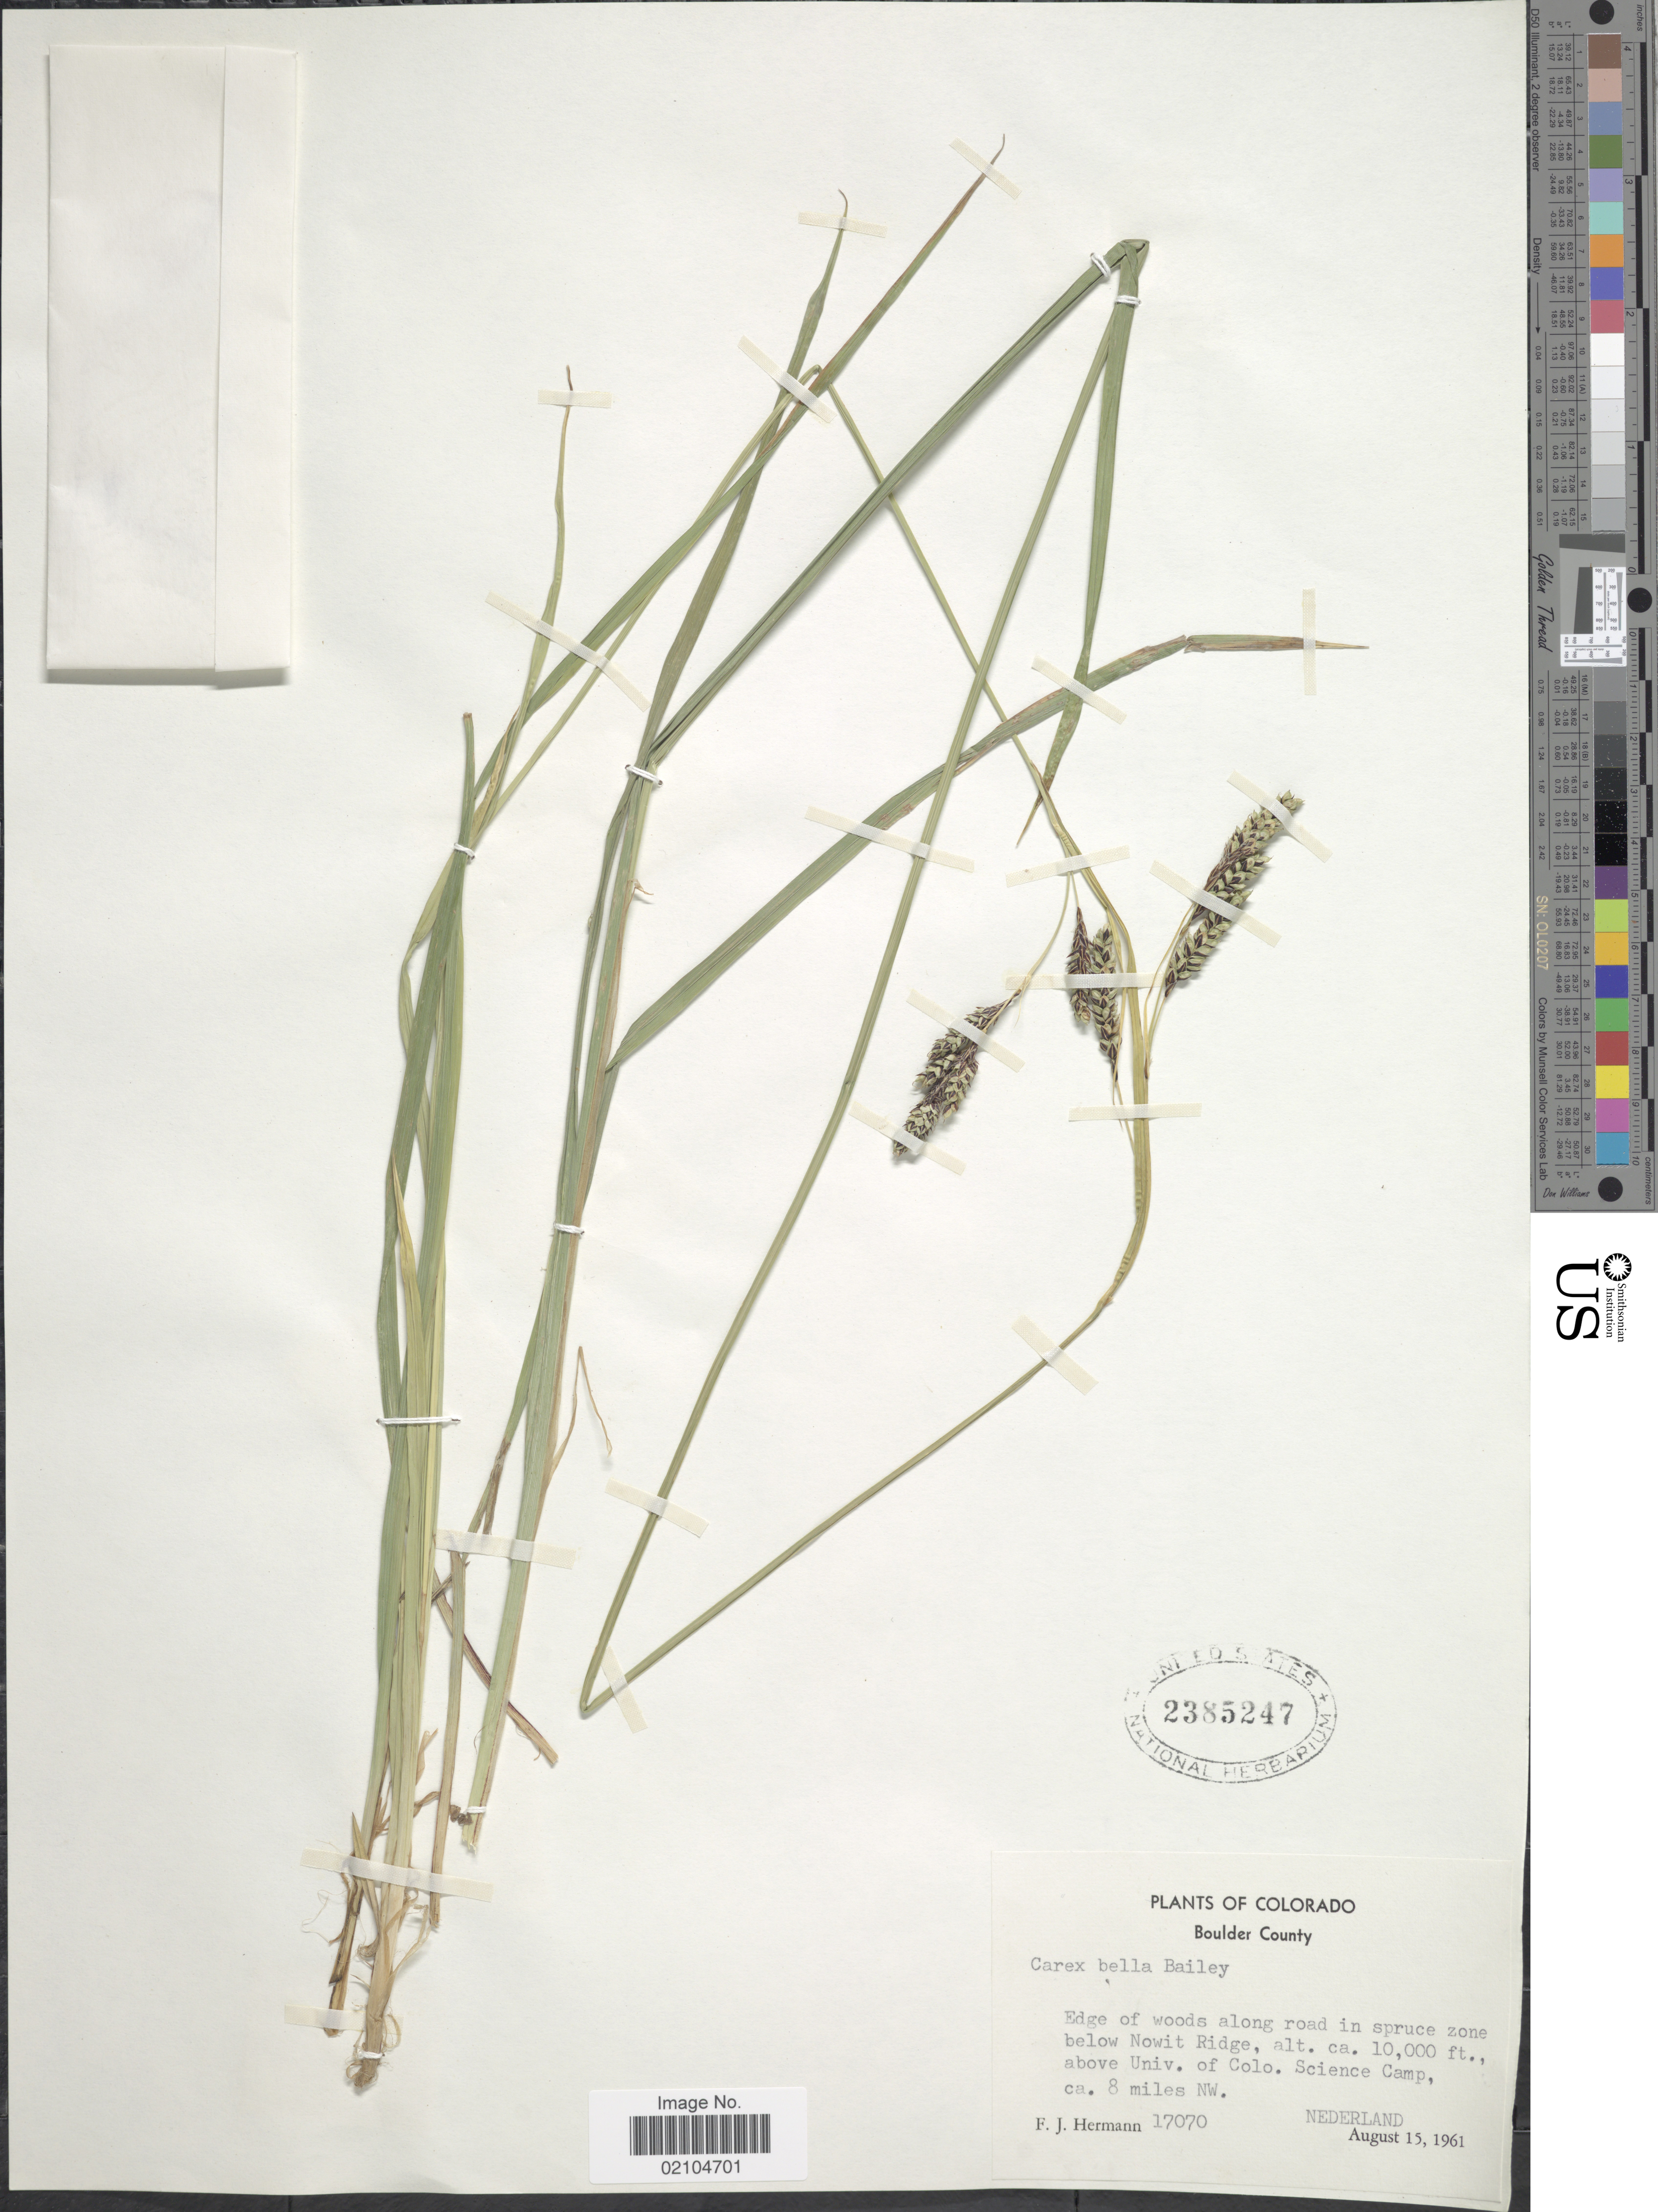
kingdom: Plantae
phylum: Tracheophyta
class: Liliopsida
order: Poales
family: Cyperaceae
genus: Carex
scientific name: Carex bella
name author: L.H. Bailey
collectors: F. J. Hermann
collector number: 17070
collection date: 1961-08-15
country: United States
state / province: Colorado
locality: Boulder County, Edge of woods along road in sprue zone below Nowit Ridge, above Univ. of Colo, Science Camp, 8 miles NW, Nederland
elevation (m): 3048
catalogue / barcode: US 2385247